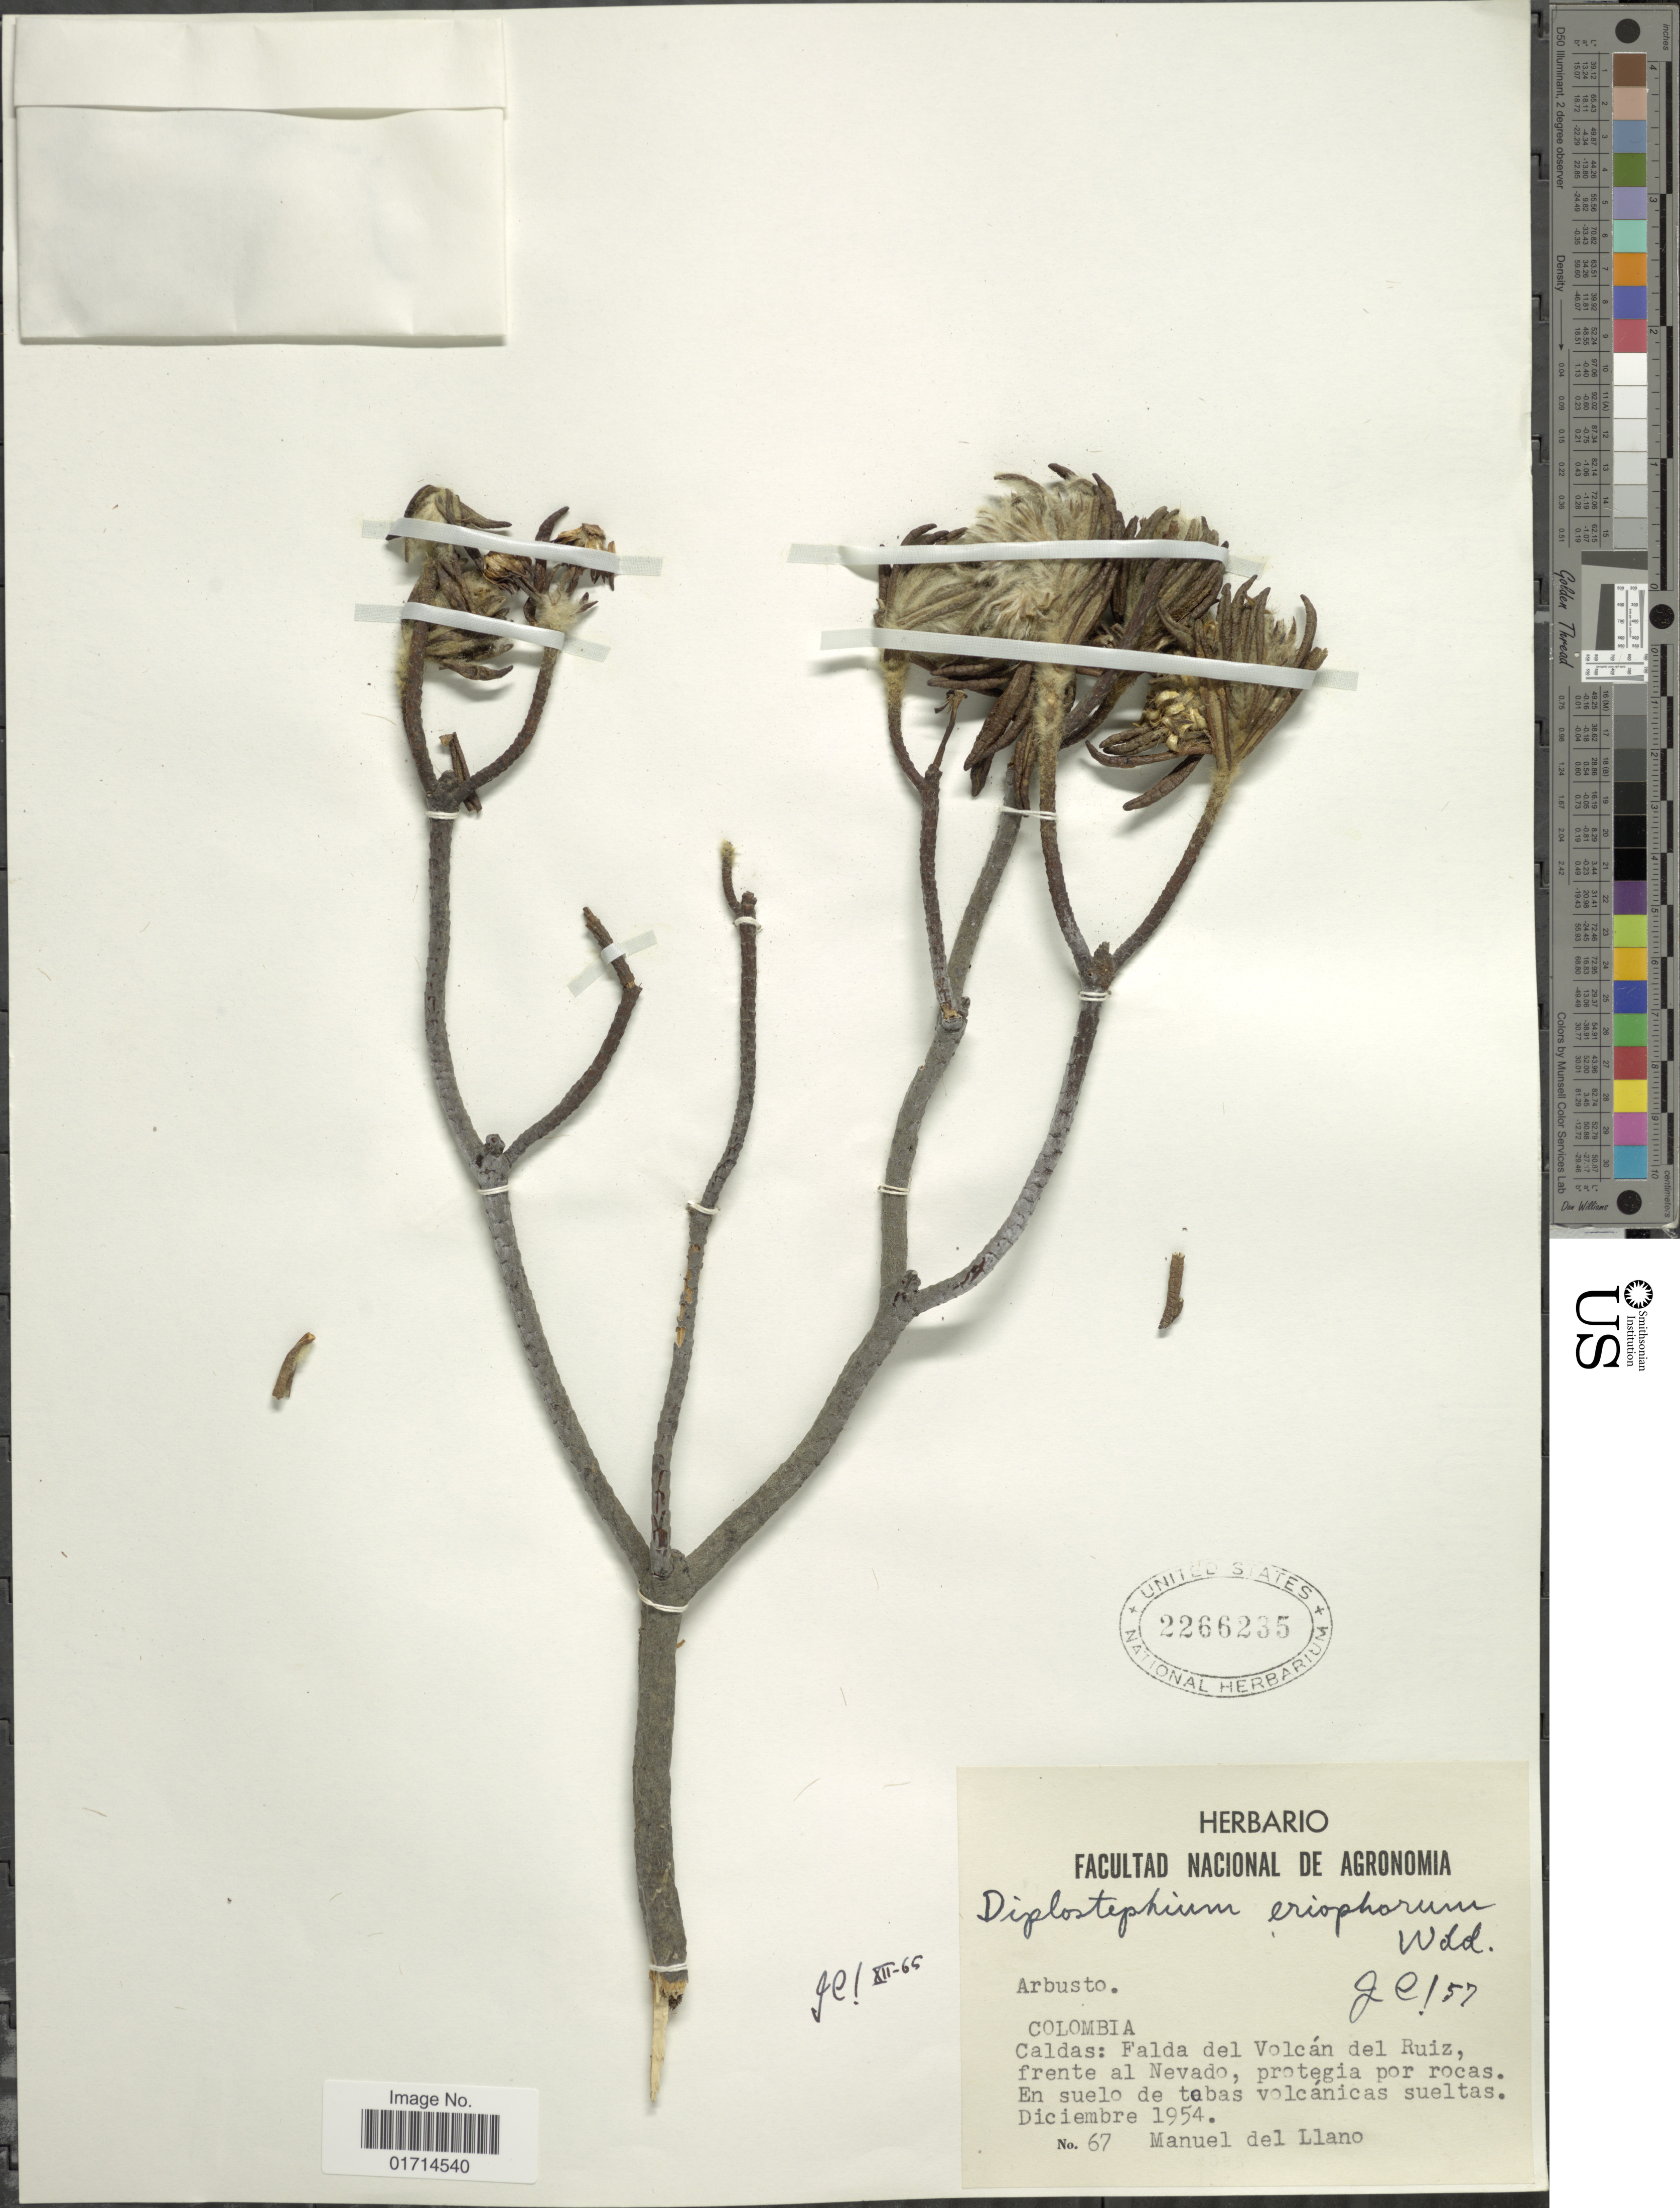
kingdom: Plantae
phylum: Tracheophyta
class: Magnoliopsida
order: Asterales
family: Asteraceae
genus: Diplostephium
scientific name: Diplostephium eriophorum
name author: Wedd.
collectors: M. d. Llano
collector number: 67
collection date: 1954-12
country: Colombia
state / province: Caldas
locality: Falda del Volcan del Ruiz, frente al Nevado, protegia por rocas, en suelo de tobas volcanicas sueltas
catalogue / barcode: US 2266235